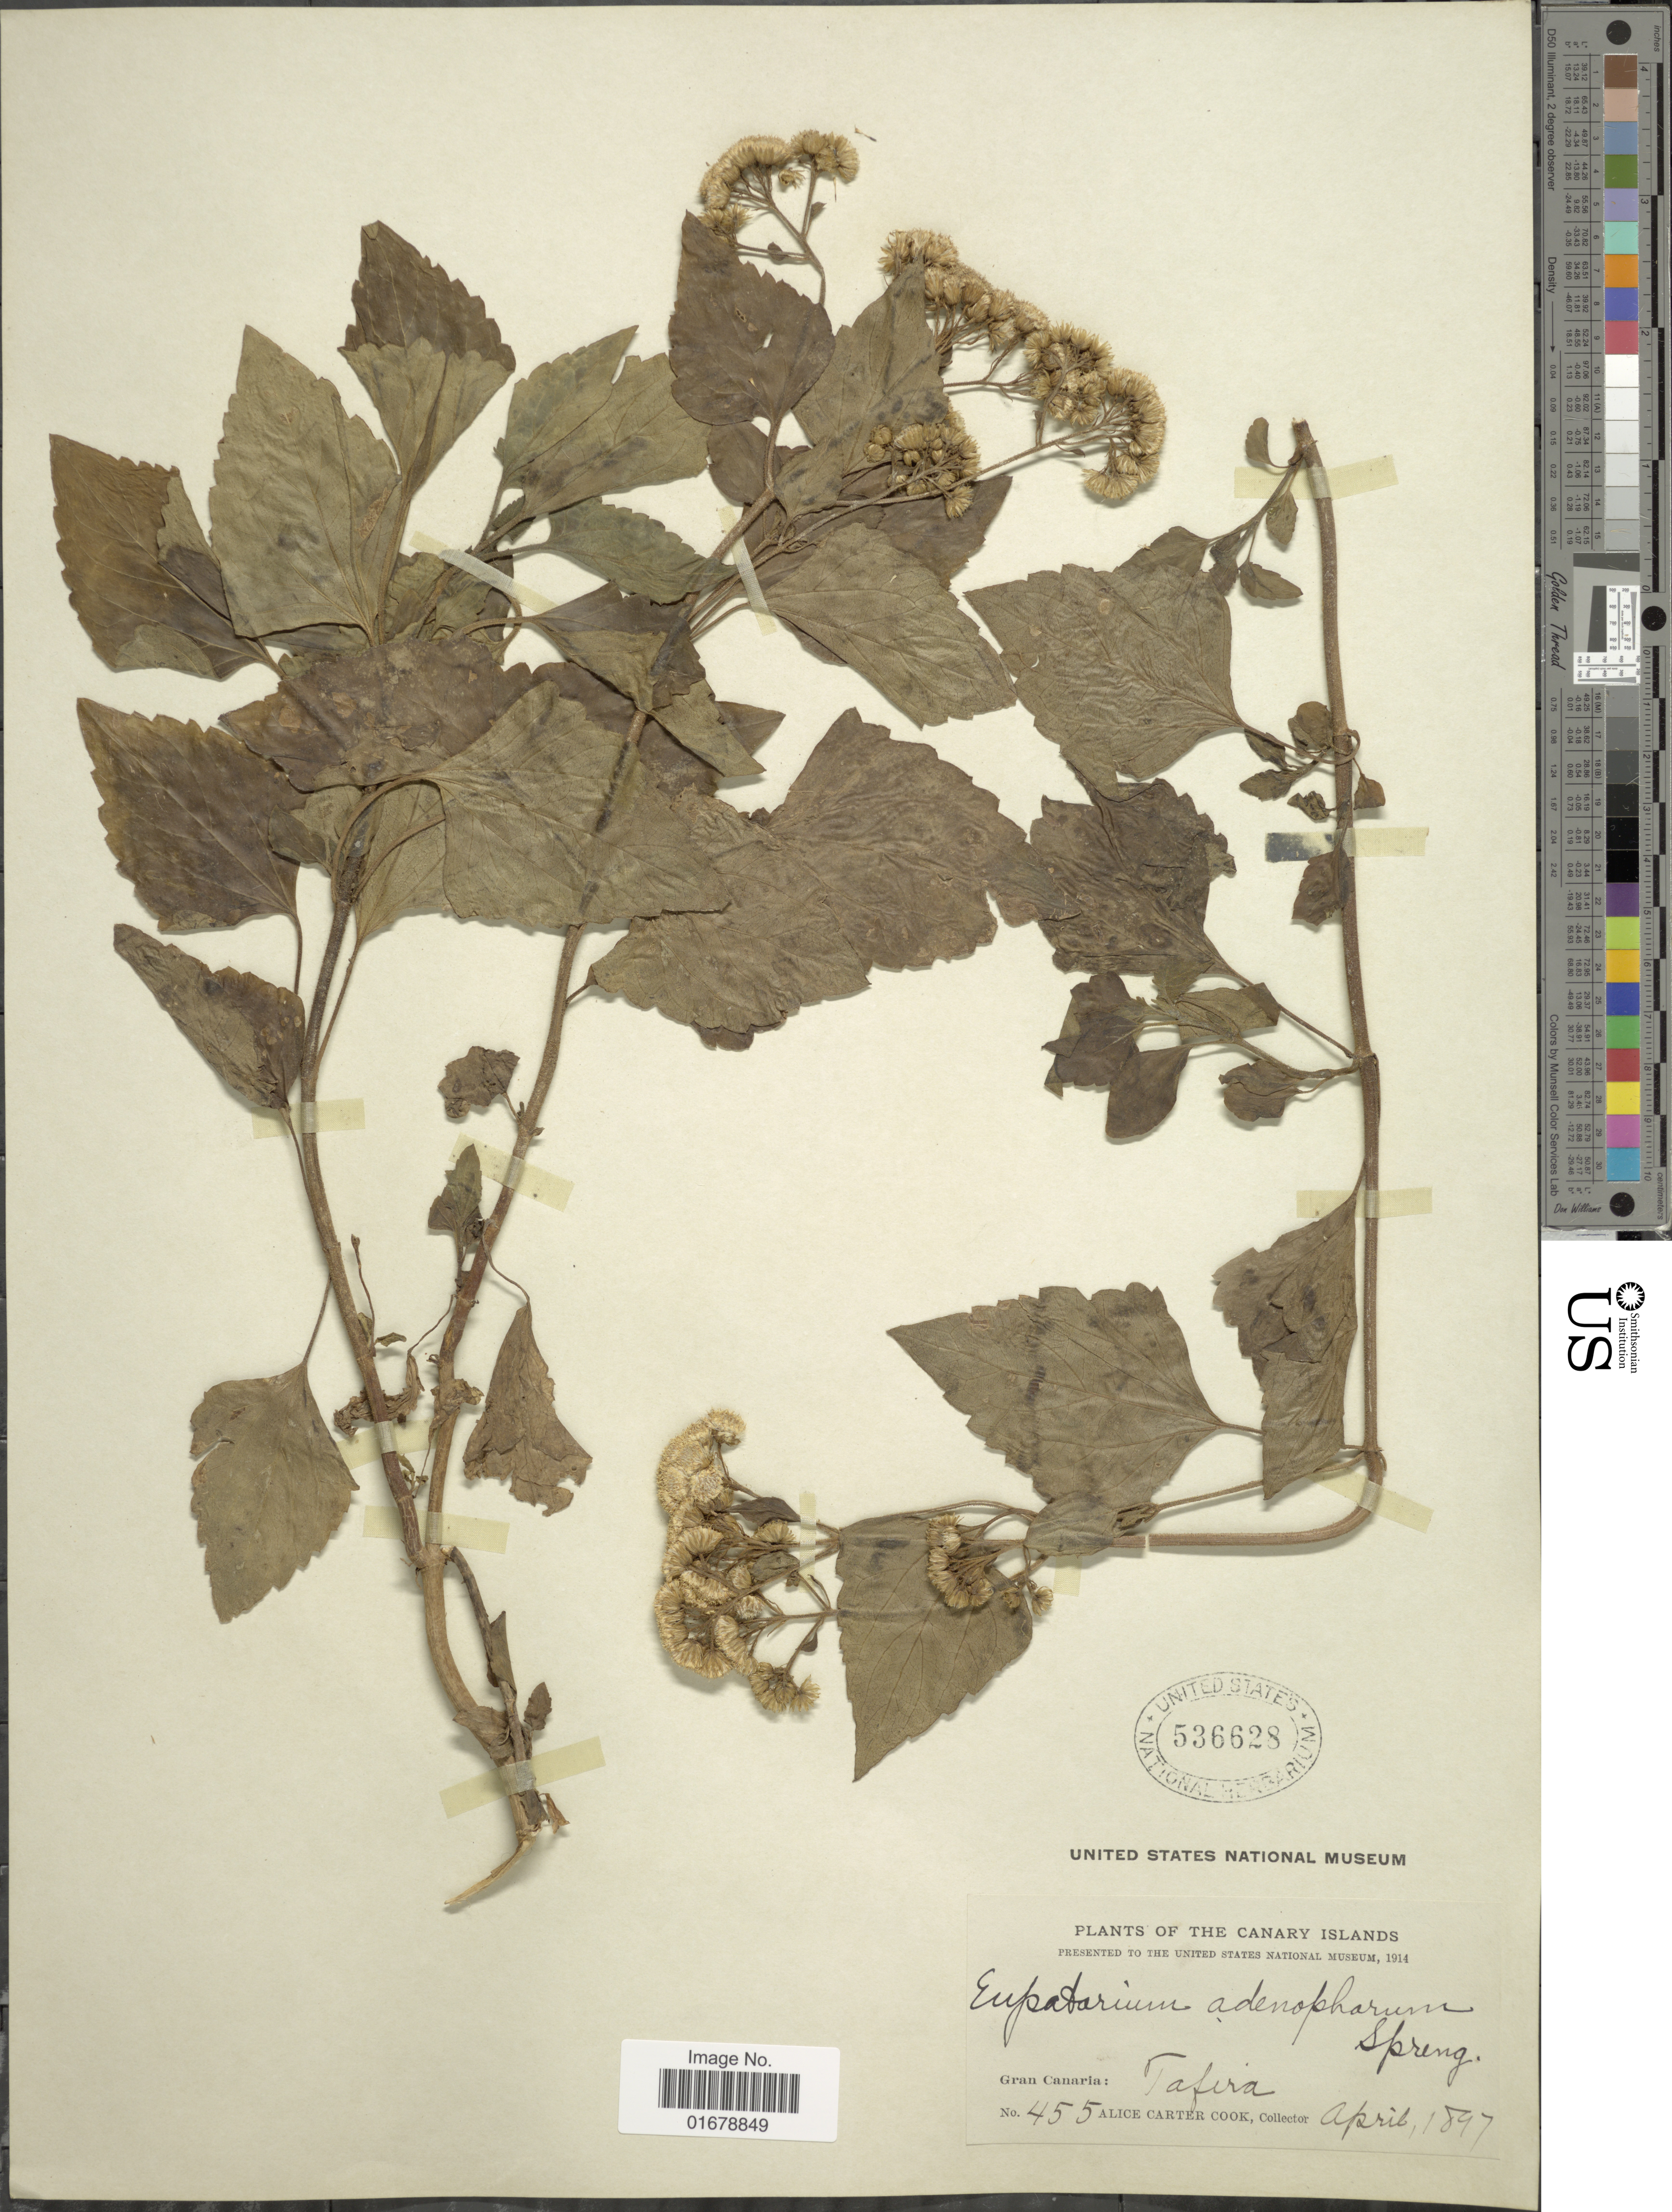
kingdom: Plantae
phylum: Tracheophyta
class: Magnoliopsida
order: Asterales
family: Asteraceae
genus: Ageratina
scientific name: Ageratina adenophora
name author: (Spreng.) R.M. King & H. Rob.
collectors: Alice C. Cook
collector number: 455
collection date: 1897-04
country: Spain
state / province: Canarias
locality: The Canary Islands. Gran Canaria: Tafira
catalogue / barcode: US 536628